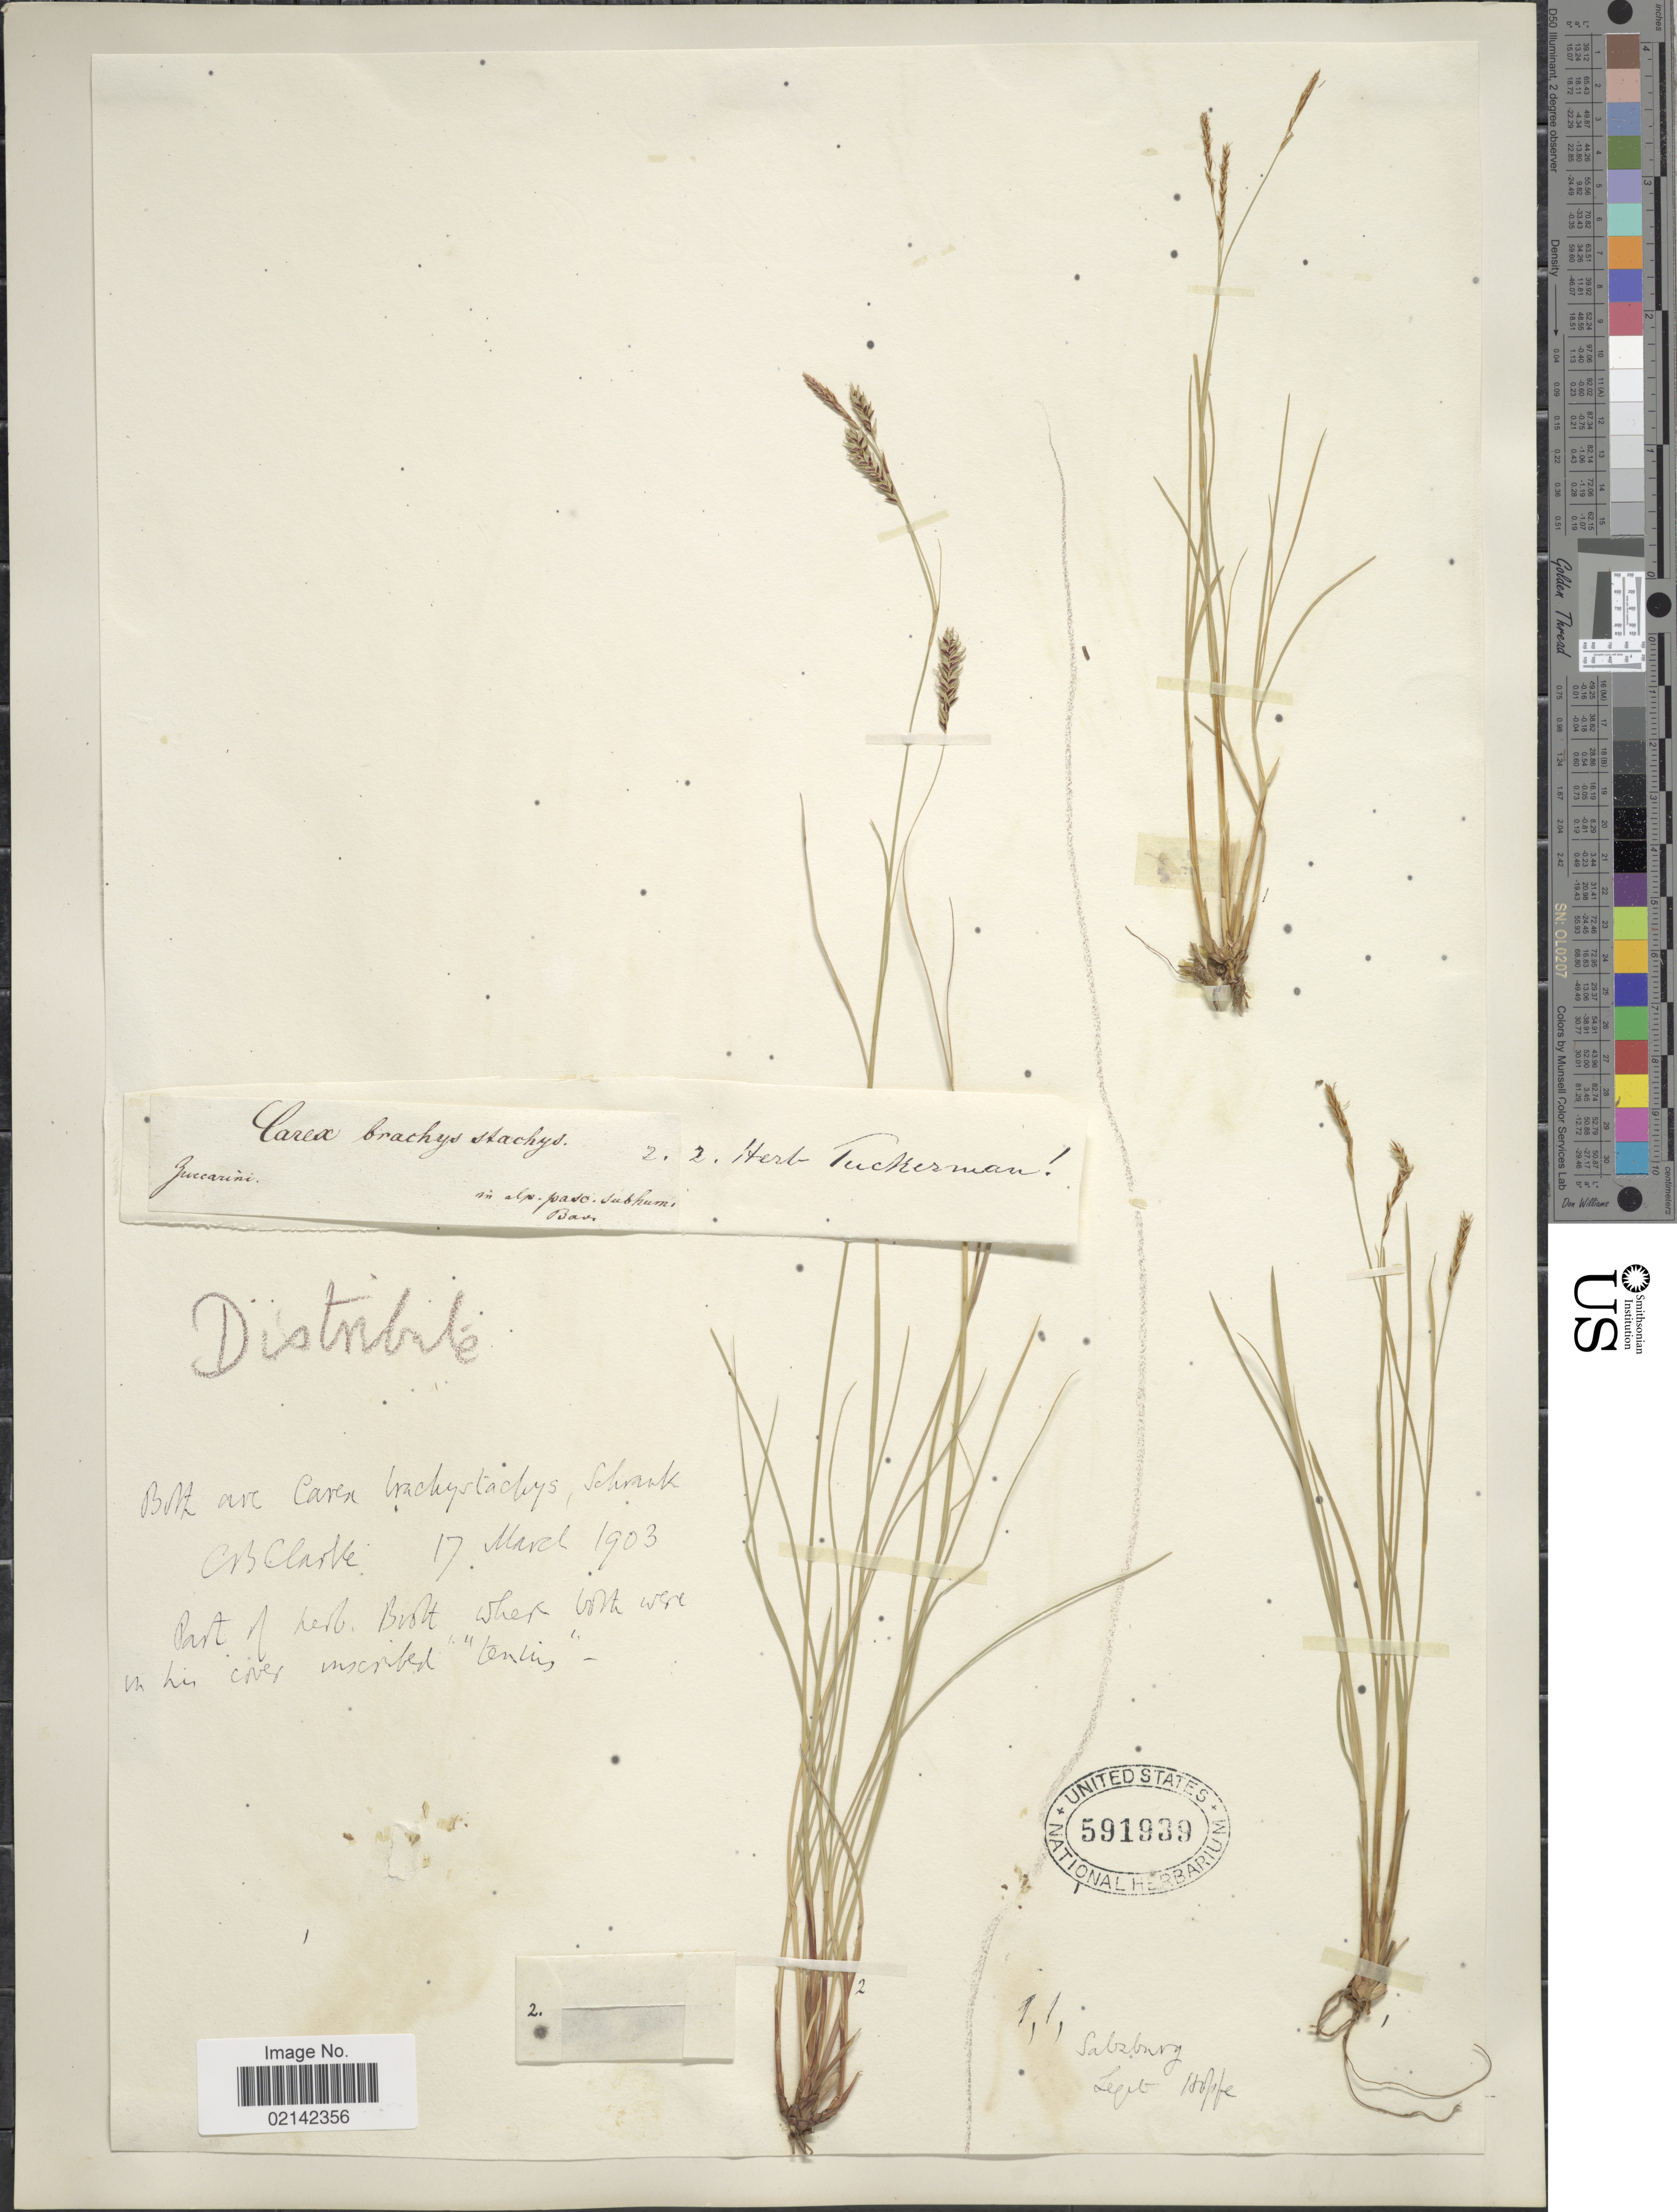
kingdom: Plantae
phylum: Tracheophyta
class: Liliopsida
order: Poales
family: Cyperaceae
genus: Carex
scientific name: Carex brachystachys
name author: Schrank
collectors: Hopfe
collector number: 1,1,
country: Austria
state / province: Salzburg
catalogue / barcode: US 591939